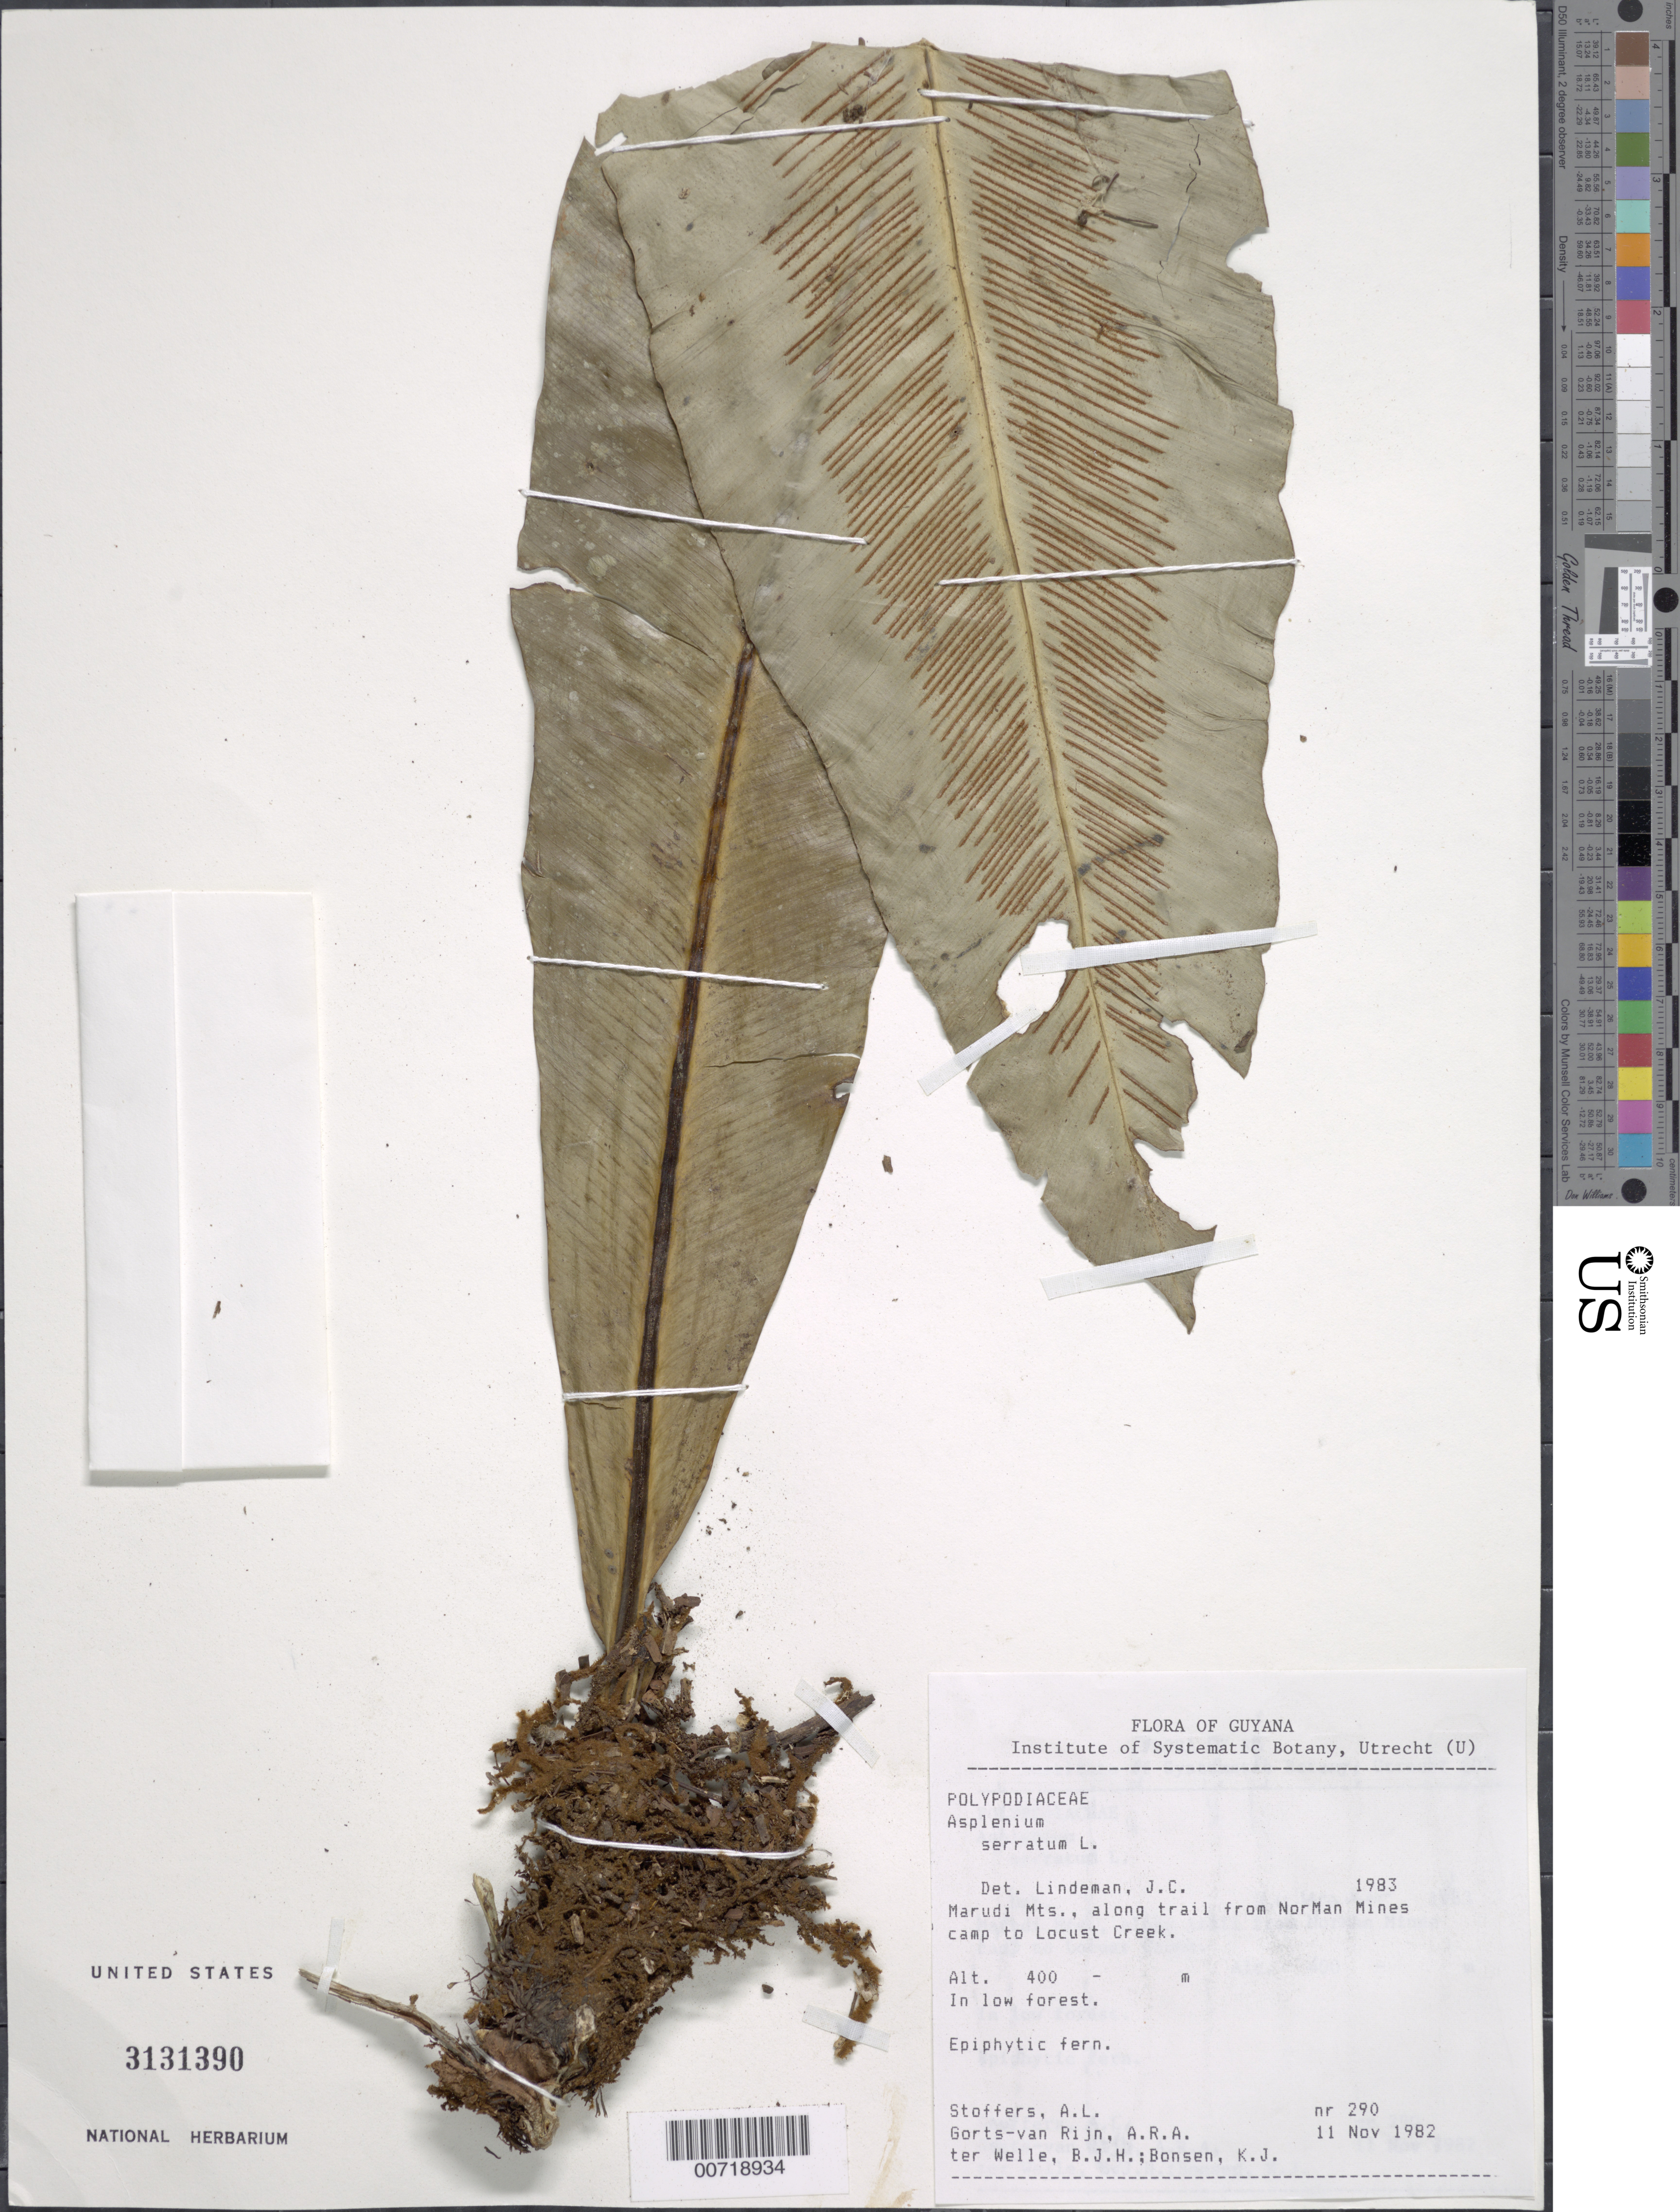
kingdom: Plantae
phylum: Tracheophyta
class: Polypodiopsida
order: Polypodiales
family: Aspleniaceae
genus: Asplenium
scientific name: Asplenium serratum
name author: L.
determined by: Lindeman, J. C.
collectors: A. Stoffers, A. .R. A. Görts-van Rijn, B. Welle & K. Bonsen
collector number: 290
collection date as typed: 11-Nov-82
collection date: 1982-11-11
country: Guyana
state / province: U. Takutu-U. Essequibo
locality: Marudi Mts., along trail from NorMan Mines camp to Locust Creek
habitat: Low forest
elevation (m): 400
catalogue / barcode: US 3131390